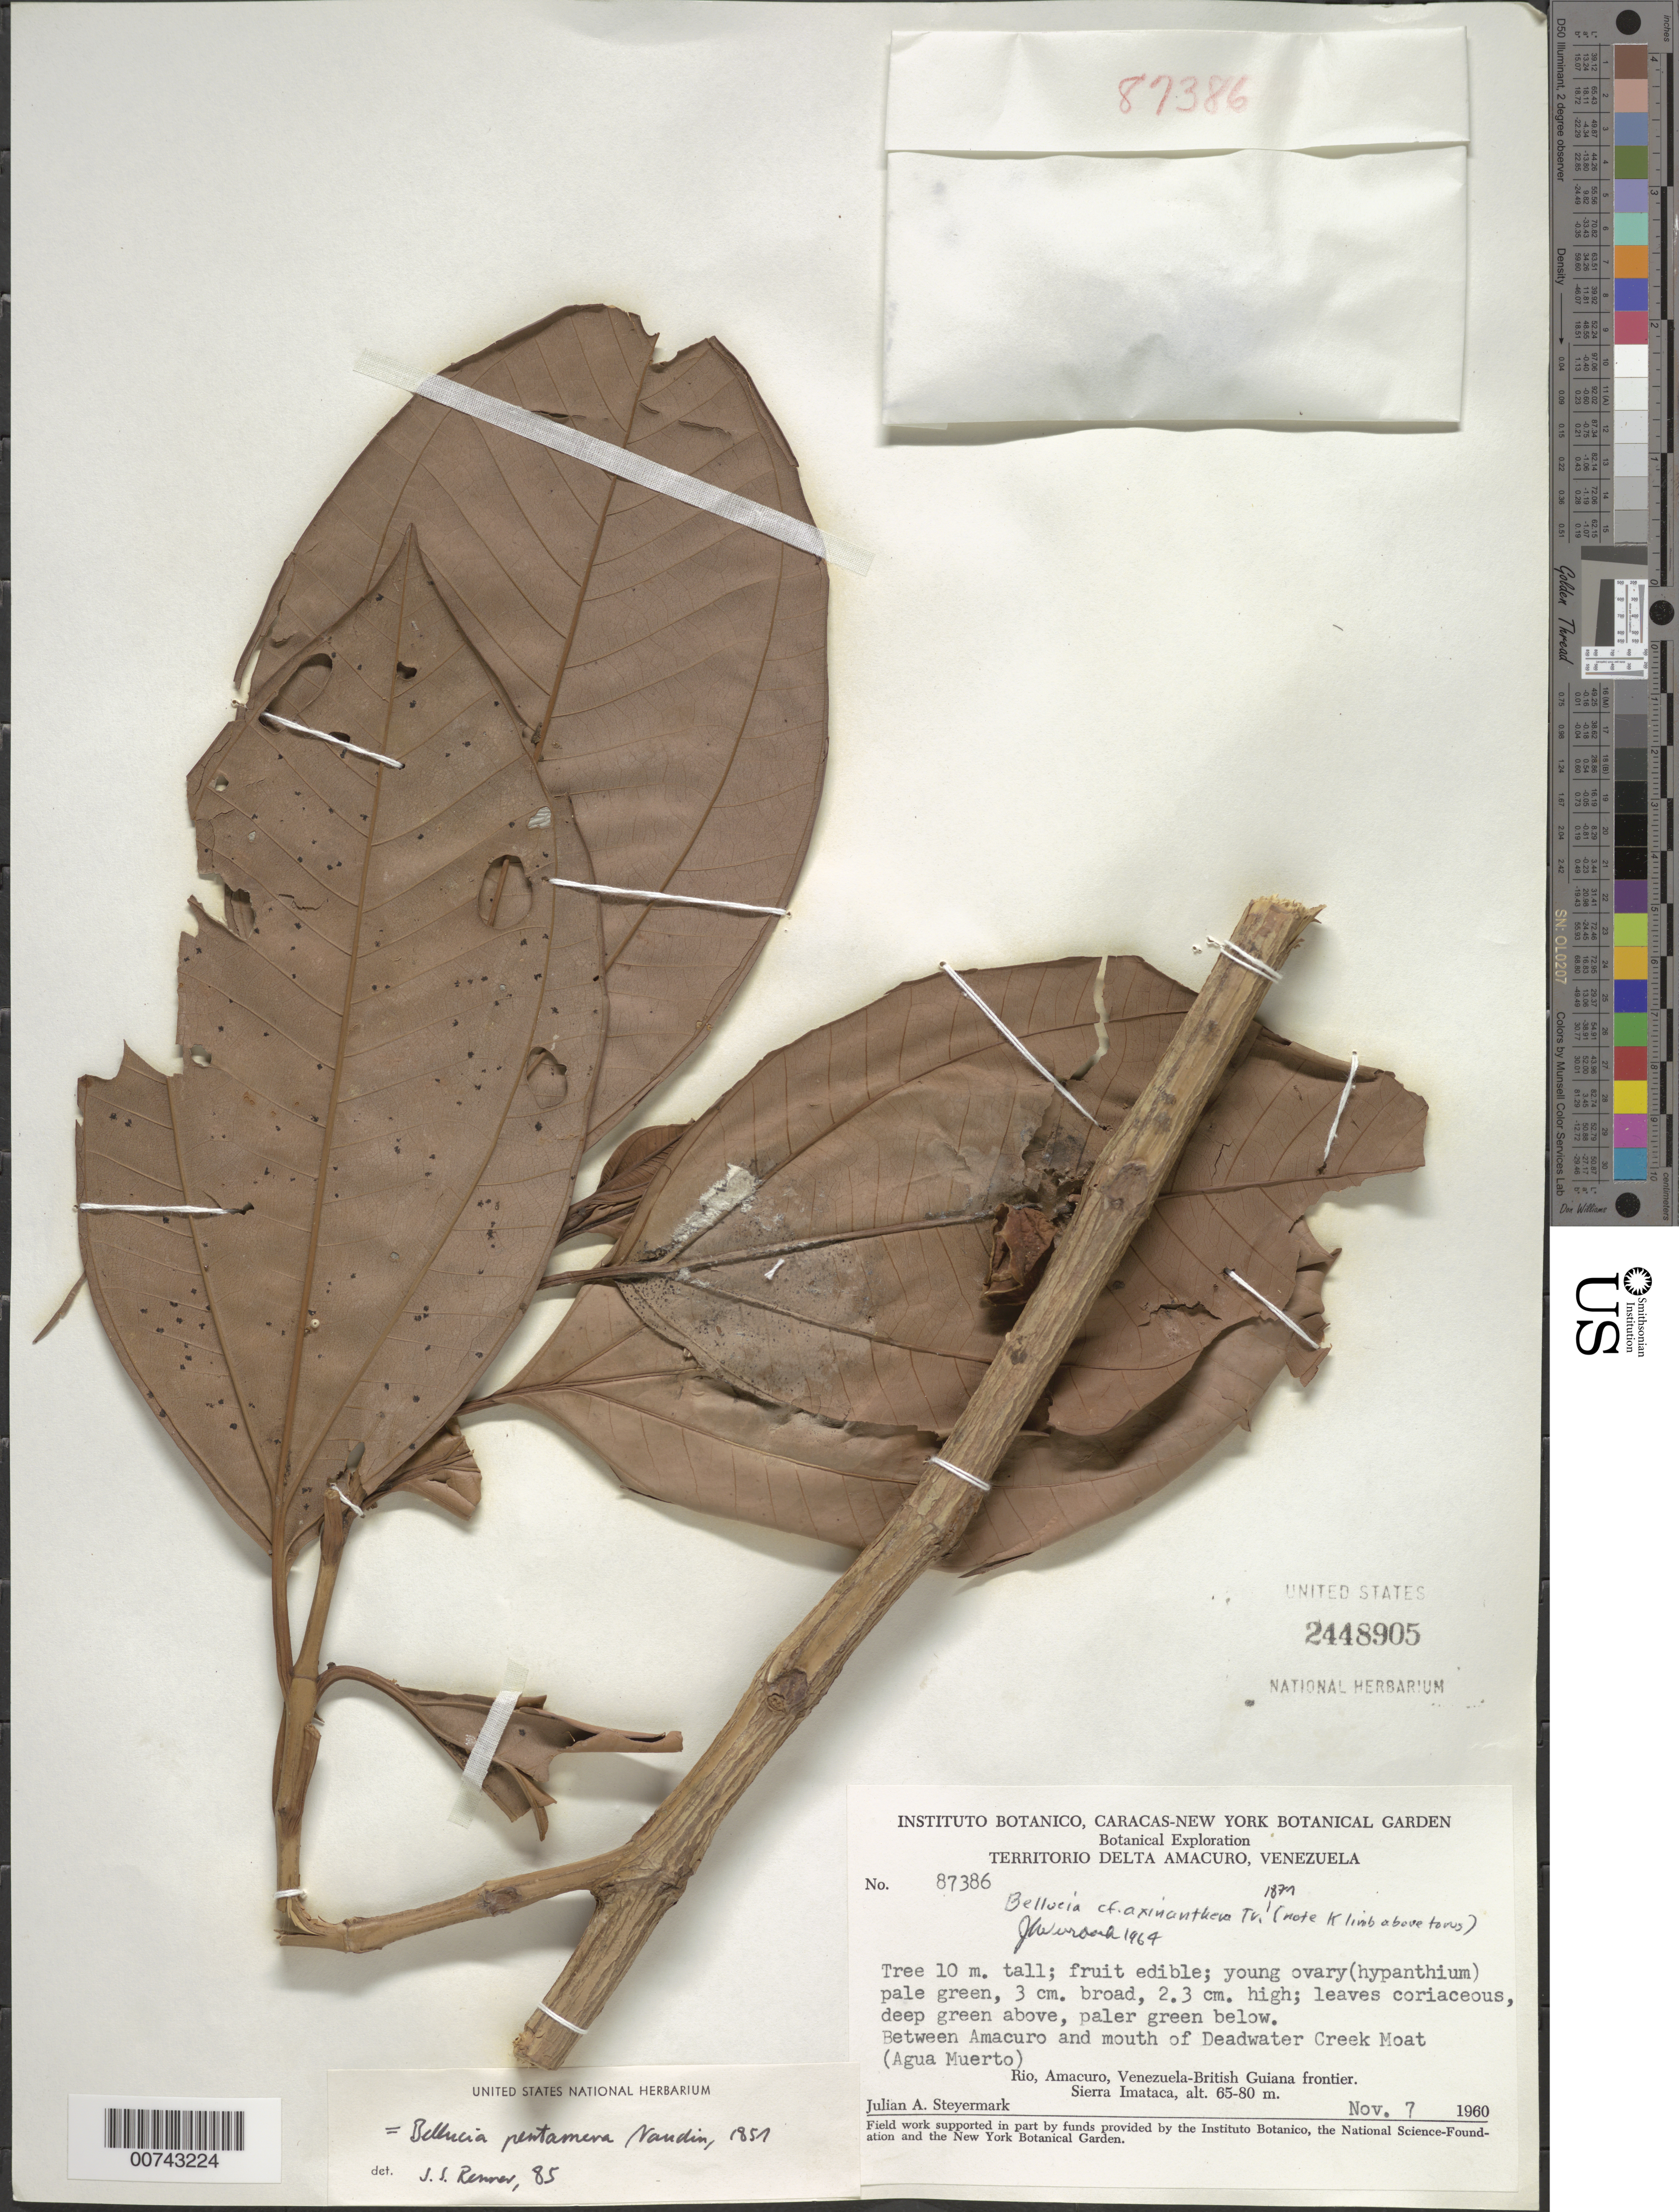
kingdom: Plantae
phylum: Tracheophyta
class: Magnoliopsida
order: Myrtales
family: Melastomataceae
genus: Bellucia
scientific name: Bellucia pentamera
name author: Naudin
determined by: Renner, J. S.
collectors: J. Steyermark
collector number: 87386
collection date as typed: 7-Nov-60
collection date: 1960-11-07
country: Venezuela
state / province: Delta Amacuro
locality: Río Amacuro to mouth of Deadwater Creek Moat (Agua Muerto), Sierra Imataca, Venezuela-Guyana border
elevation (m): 65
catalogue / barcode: US 2448905